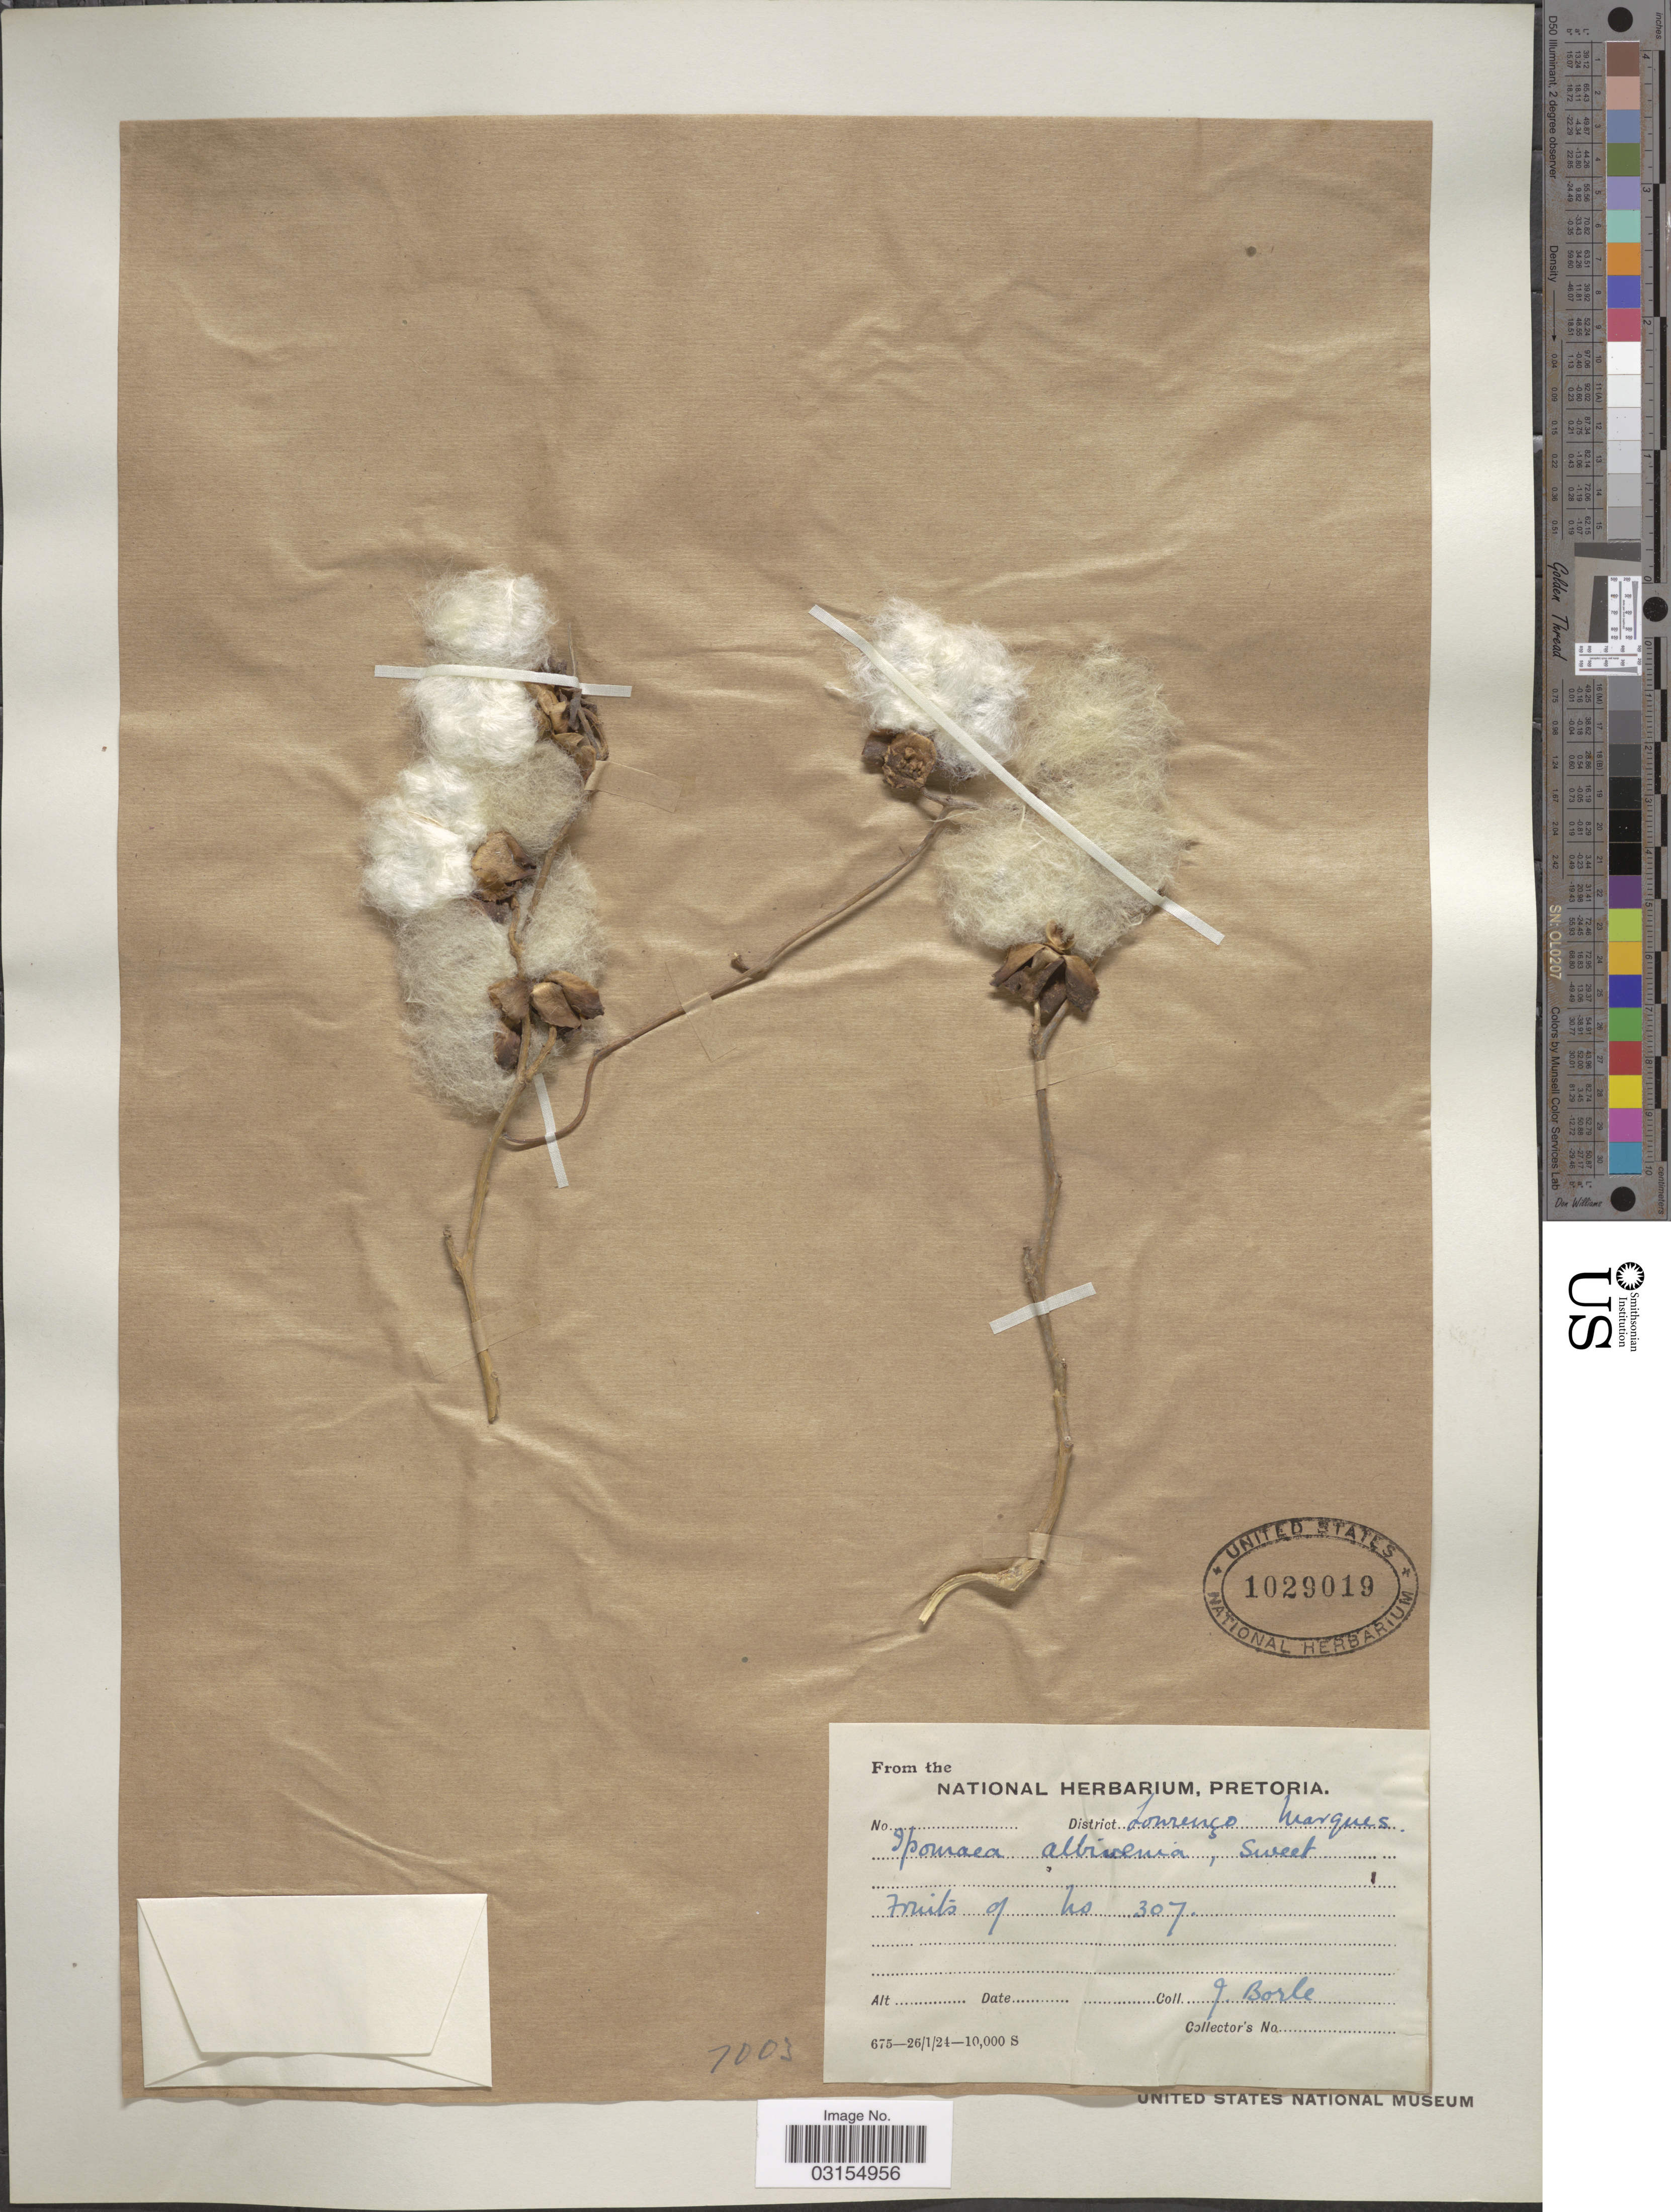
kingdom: Plantae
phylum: Tracheophyta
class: Magnoliopsida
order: Solanales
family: Convolvulaceae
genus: Ipomoea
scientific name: Ipomoea albivenia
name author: Sweet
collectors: J. Borle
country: Mozambique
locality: District Lourenço Marques.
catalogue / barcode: US 1029019